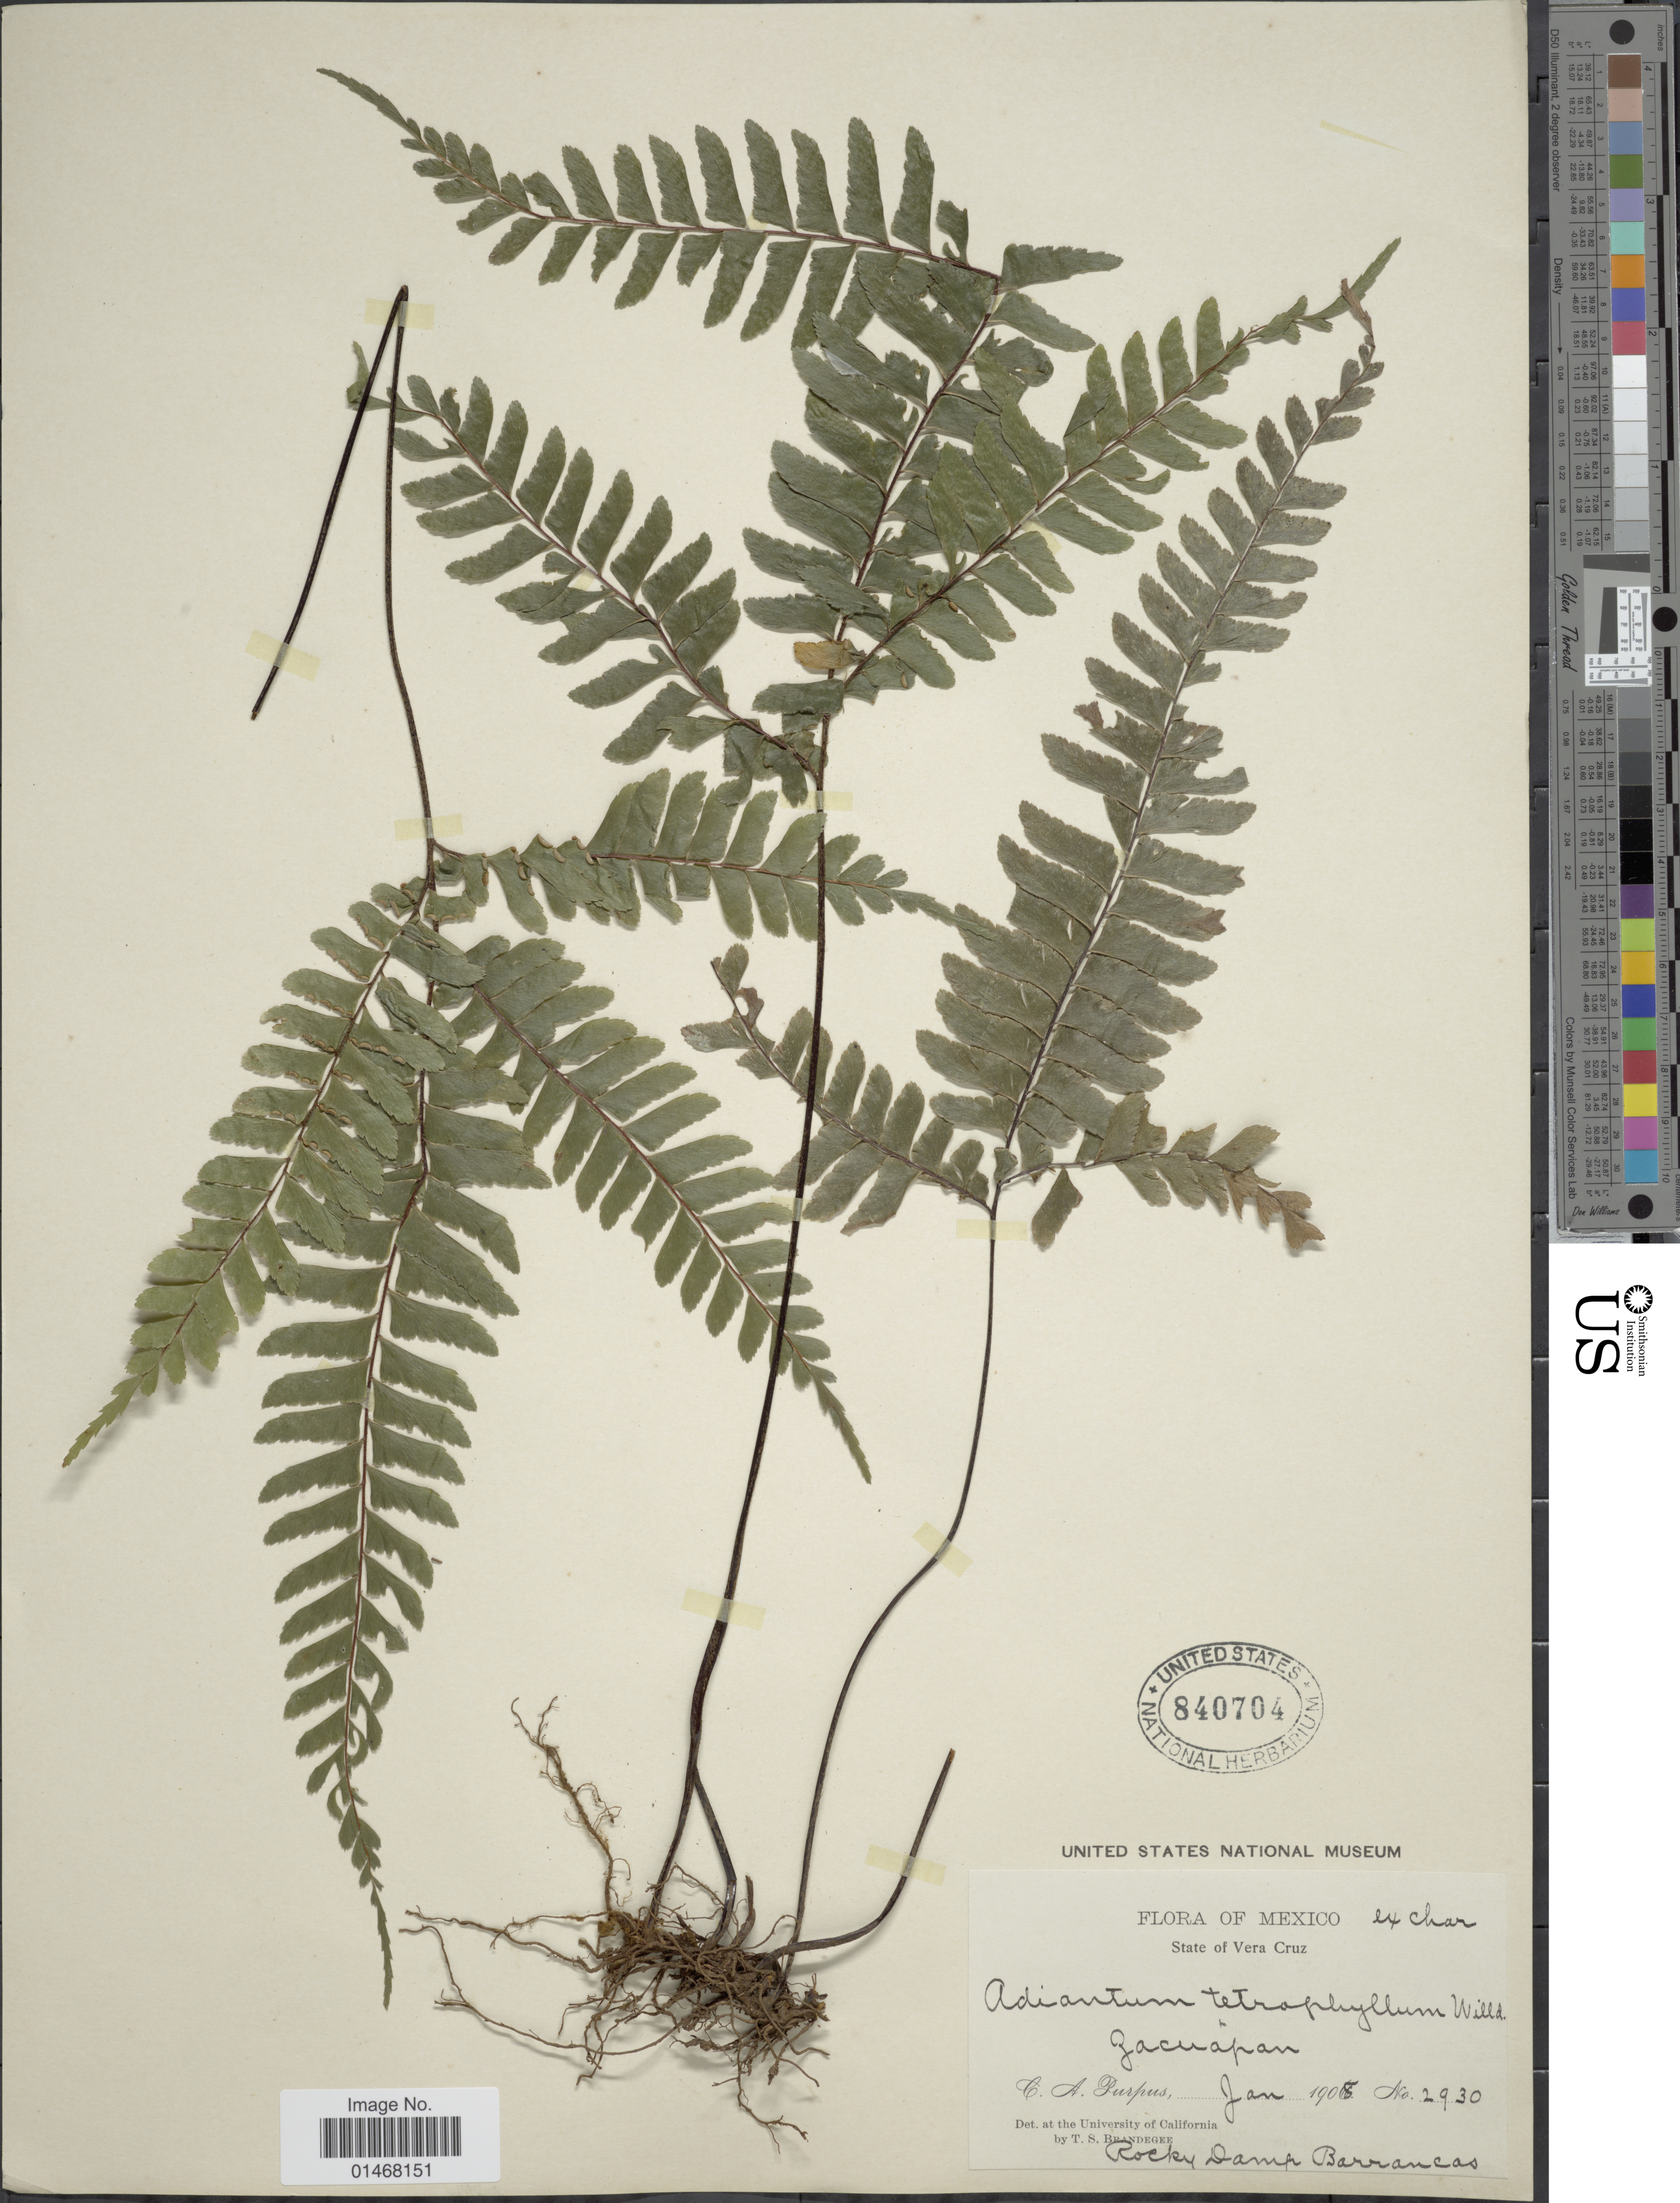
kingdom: Plantae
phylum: Tracheophyta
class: Polypodiopsida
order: Polypodiales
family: Pteridaceae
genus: Adiantum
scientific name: Adiantum tetraphyllum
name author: Humb. & Bonpl. ex Willd.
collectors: C. A. Purpus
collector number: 2930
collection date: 1908-01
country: Mexico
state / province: Veracruz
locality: State of Vera Cruz, Zacuapan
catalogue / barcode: US 840704